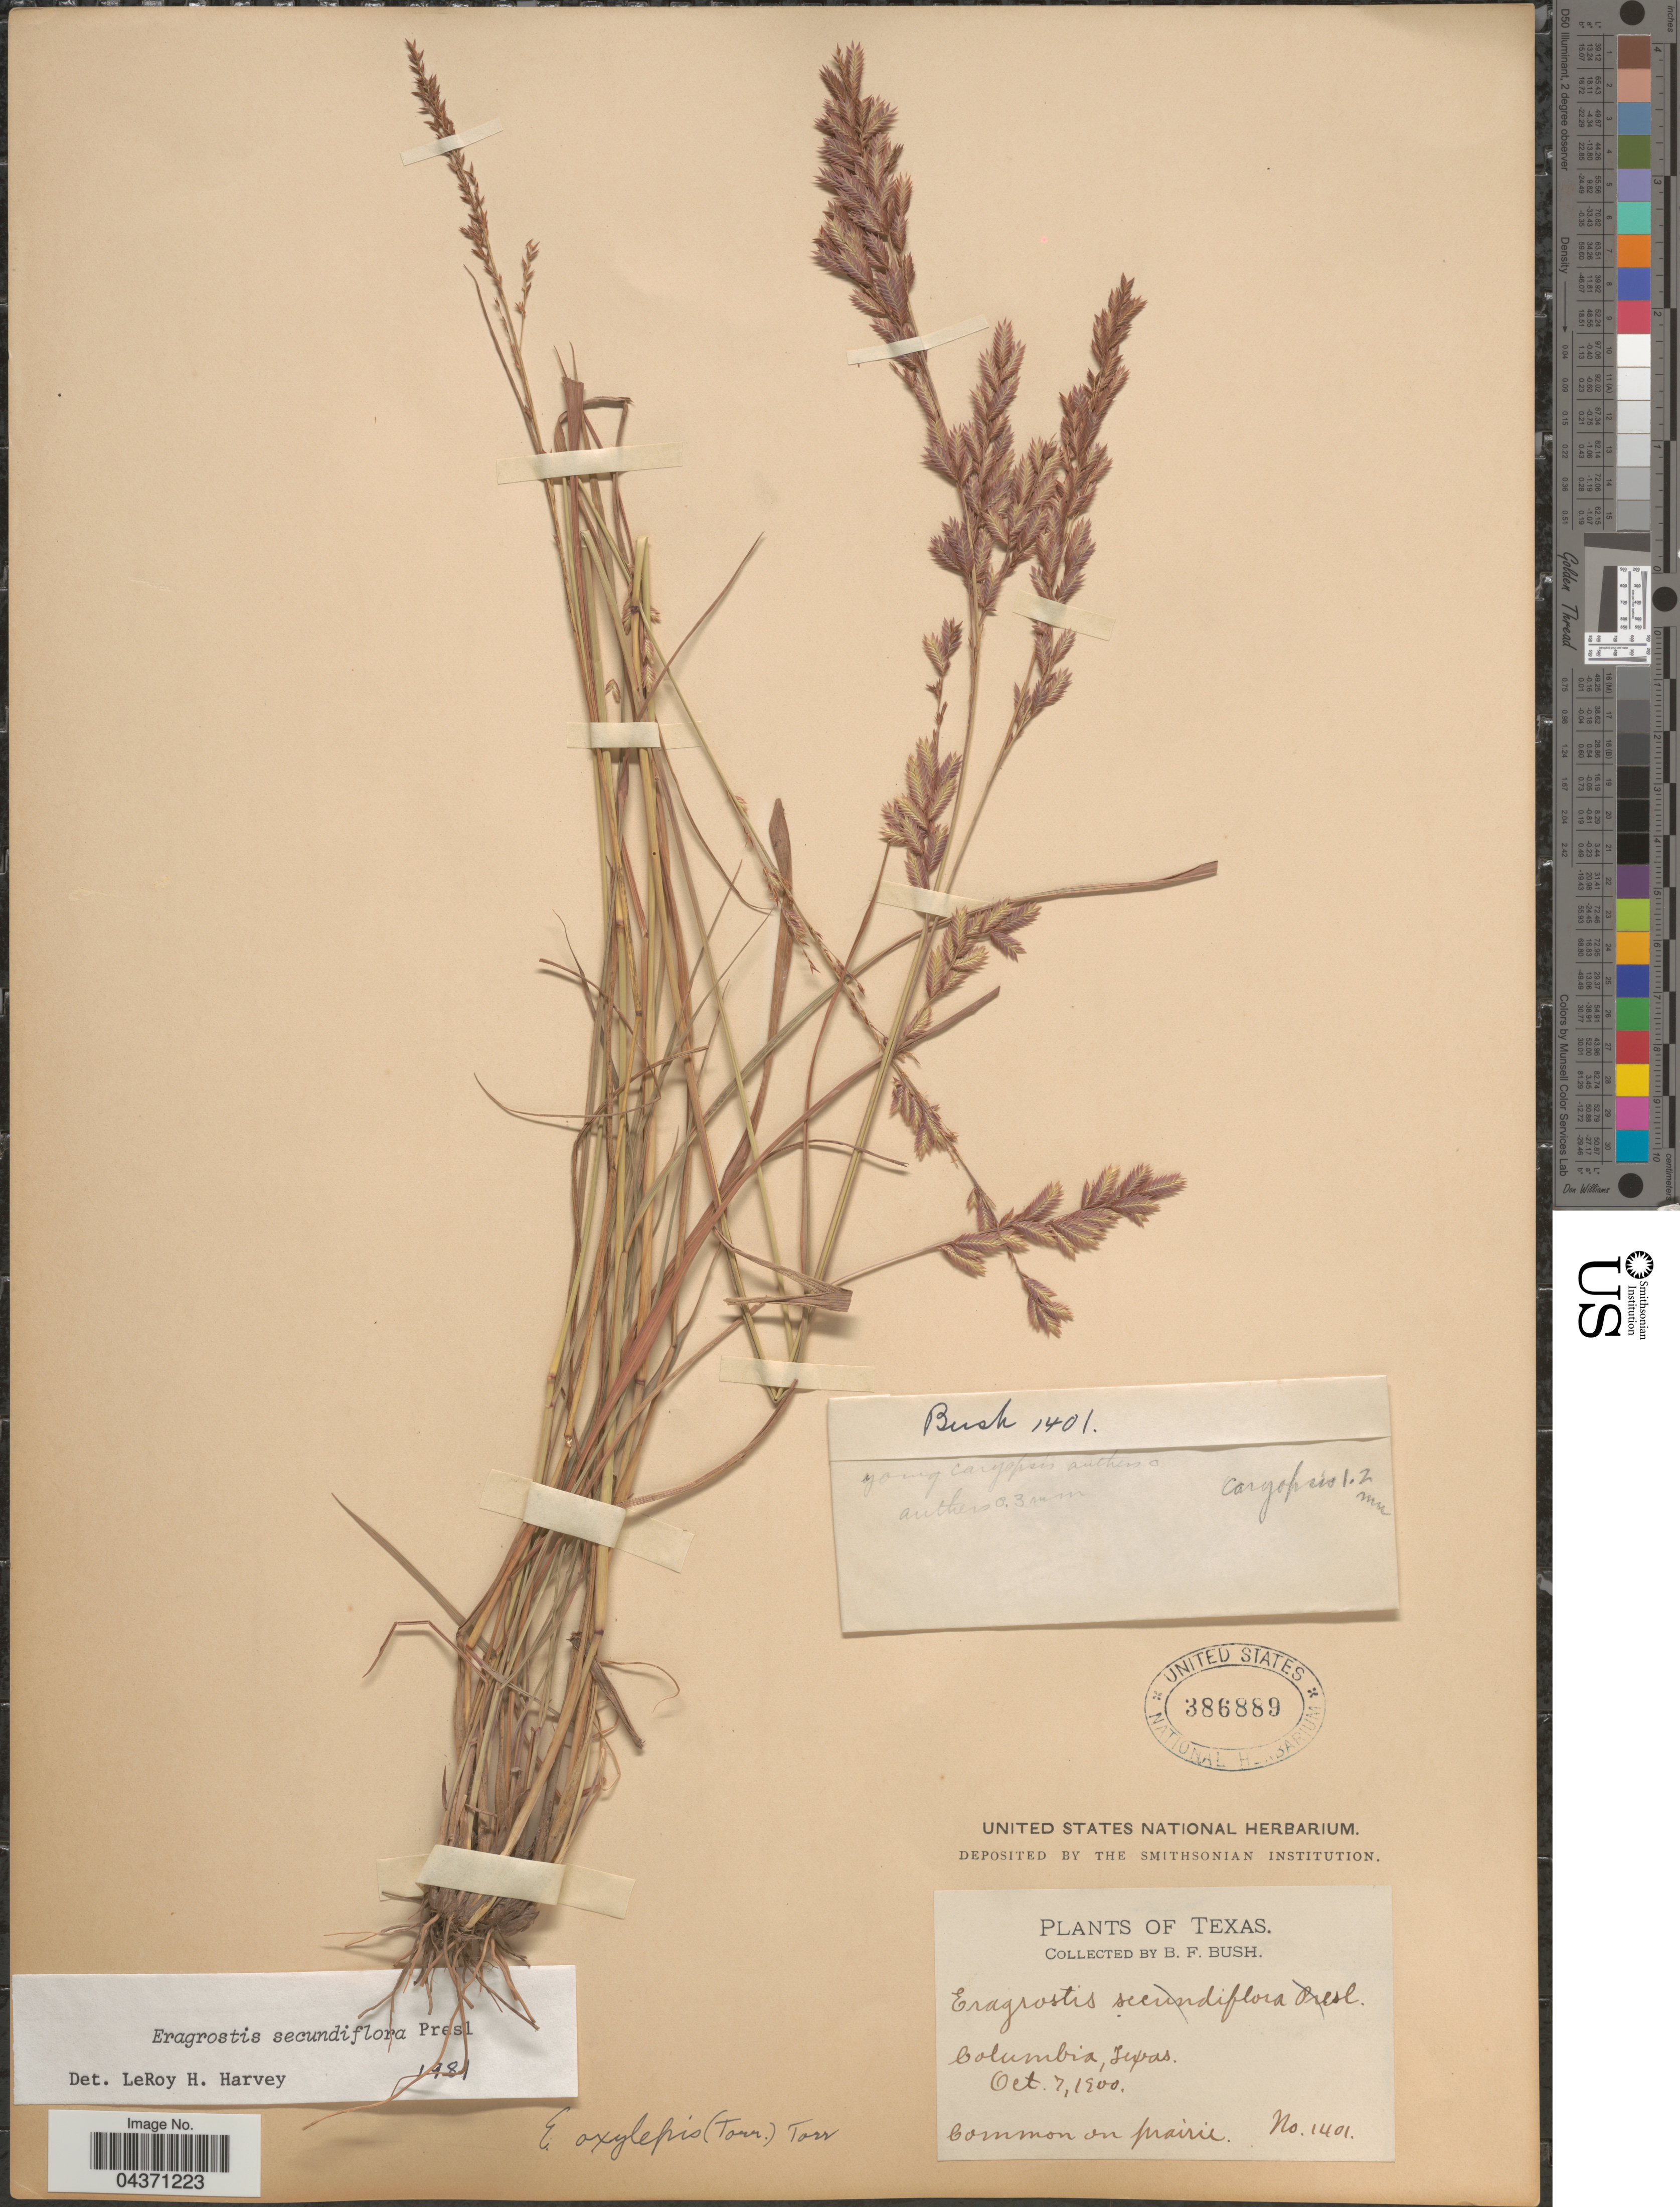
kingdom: Plantae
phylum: Tracheophyta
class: Liliopsida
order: Poales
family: Poaceae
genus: Eragrostis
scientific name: Eragrostis secundiflora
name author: J. Presl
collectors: B. F. Bush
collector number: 1401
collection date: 1900-10-07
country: United States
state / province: Texas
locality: Columbia.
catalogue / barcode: US 386889